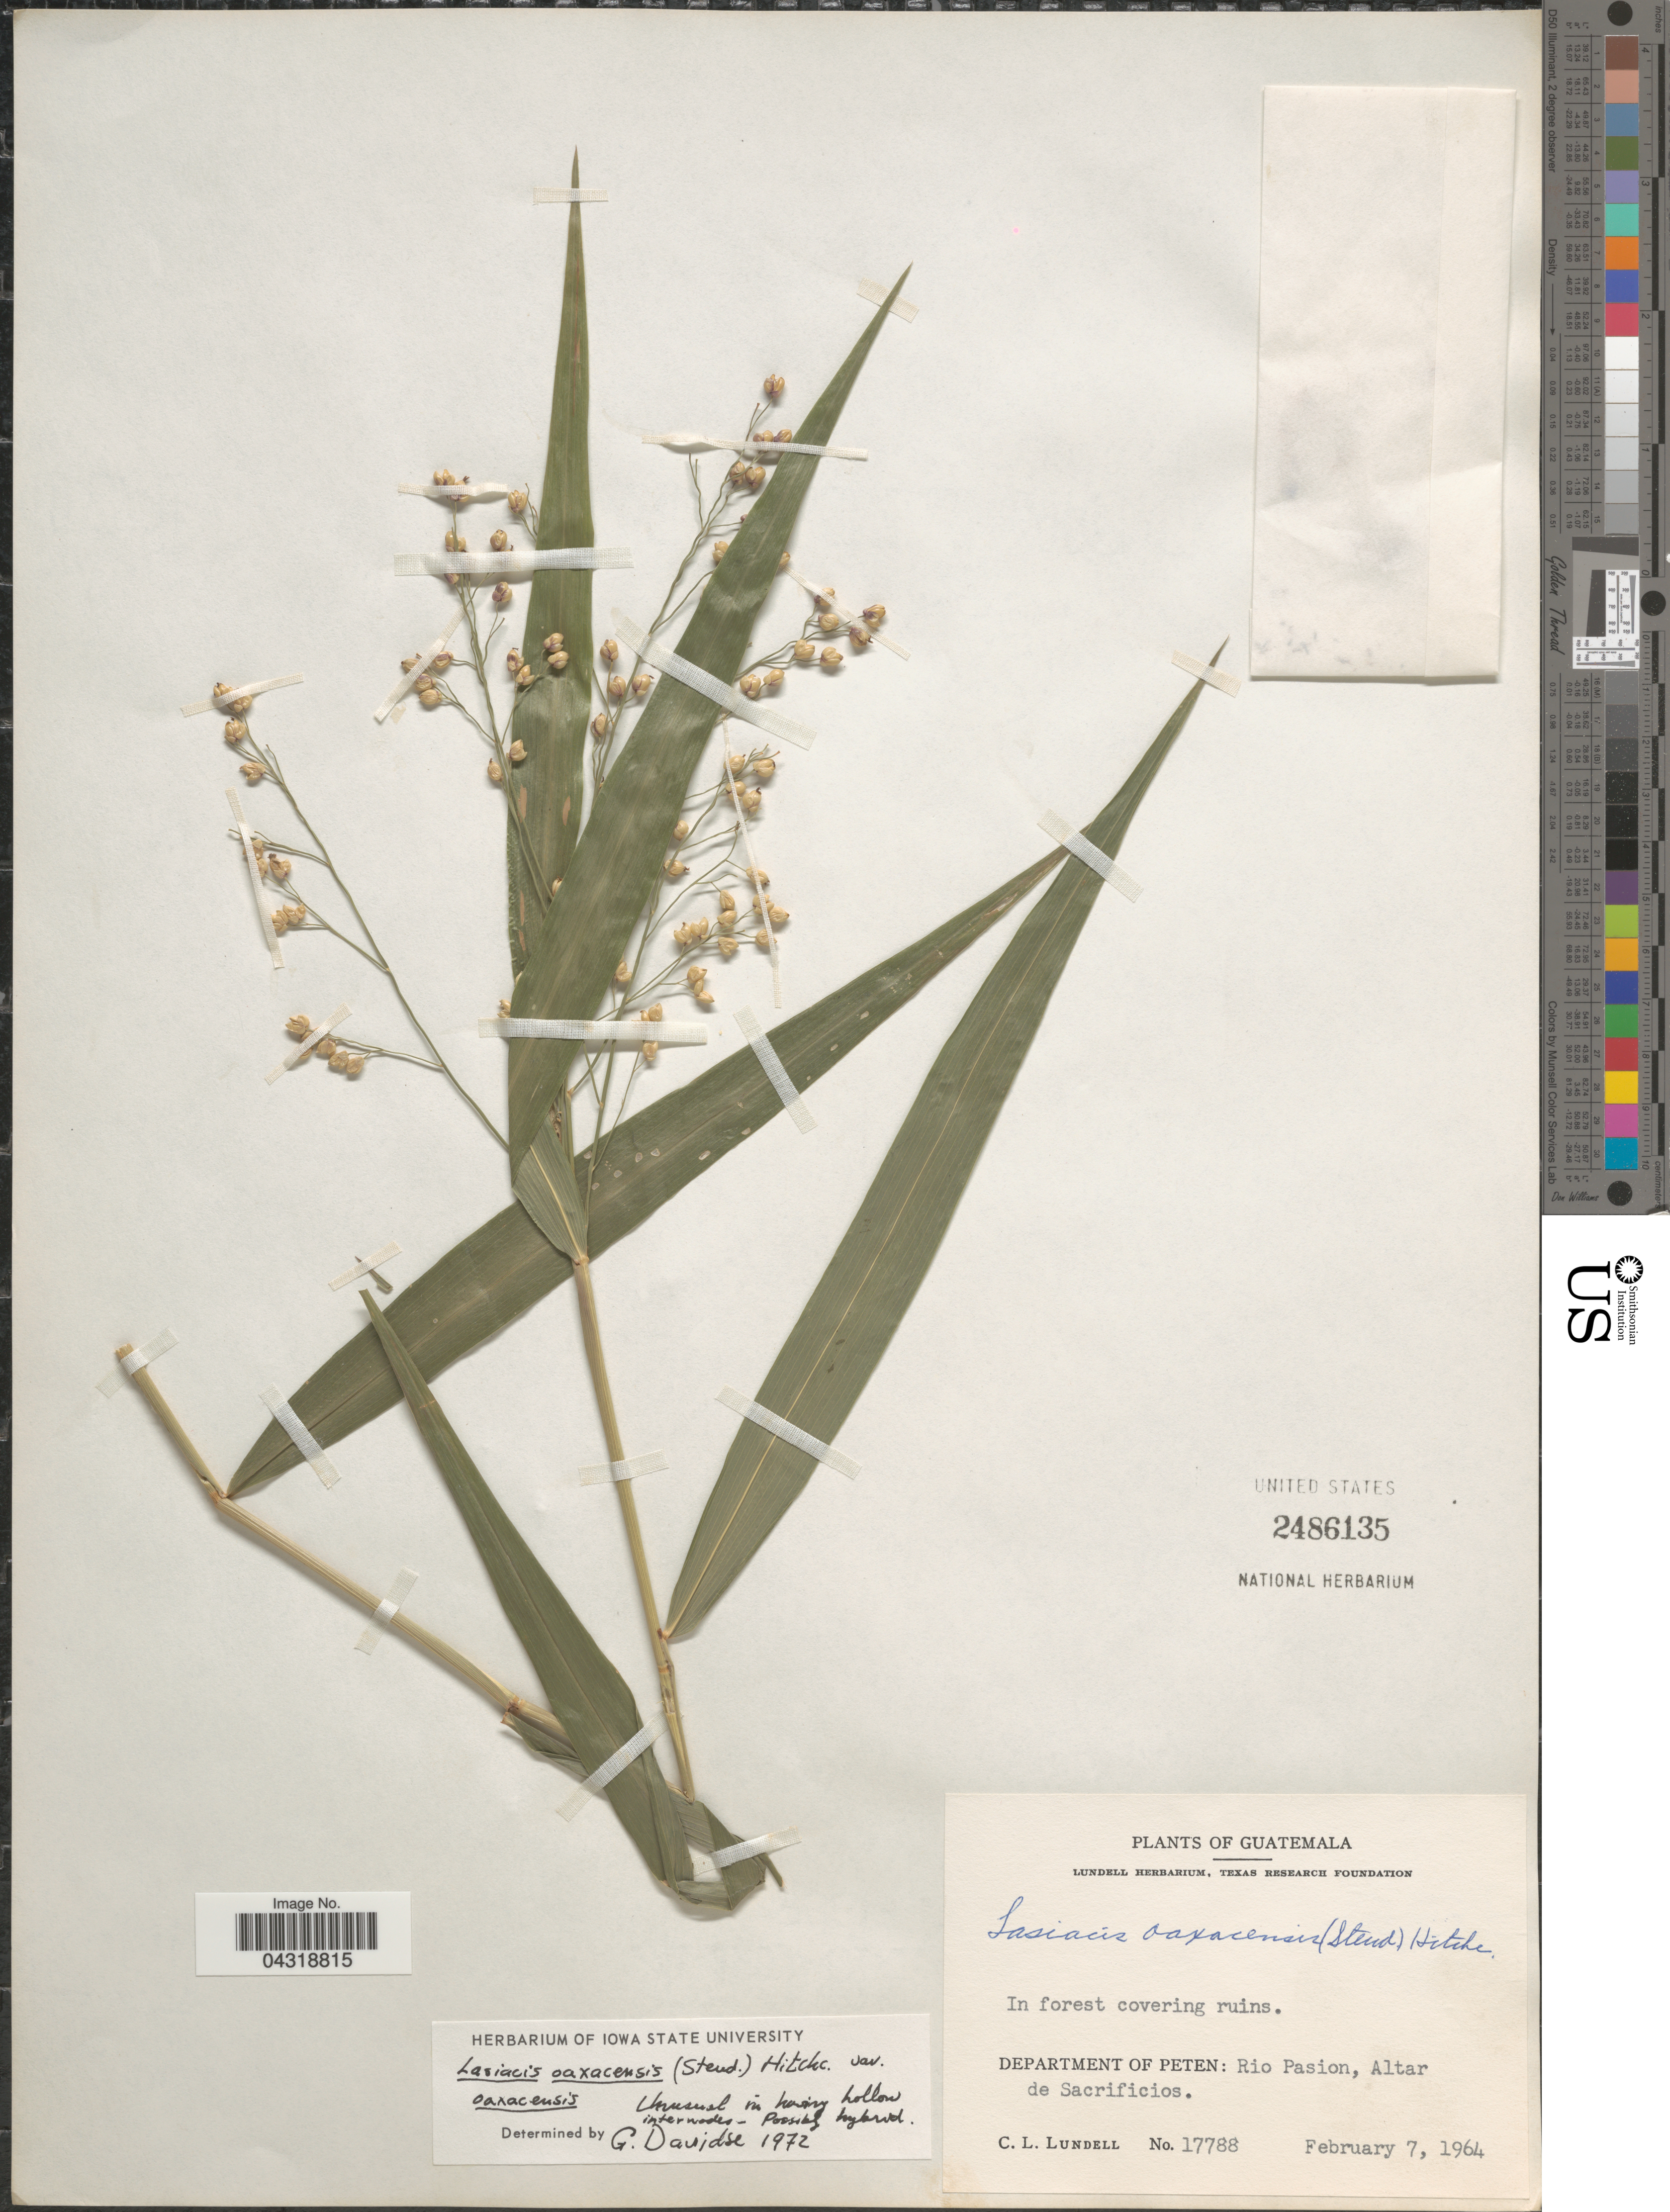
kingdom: Plantae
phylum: Tracheophyta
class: Liliopsida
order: Poales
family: Poaceae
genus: Lasiacis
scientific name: Lasiacis oaxacensis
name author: (Steud.) Hitchc.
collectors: C. L. Lundell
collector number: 17788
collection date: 1964-02-07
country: Guatemala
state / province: El Peten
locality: Department of Peten: Rio Pasion, Altar de Sacrificios.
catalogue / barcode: US 2486135